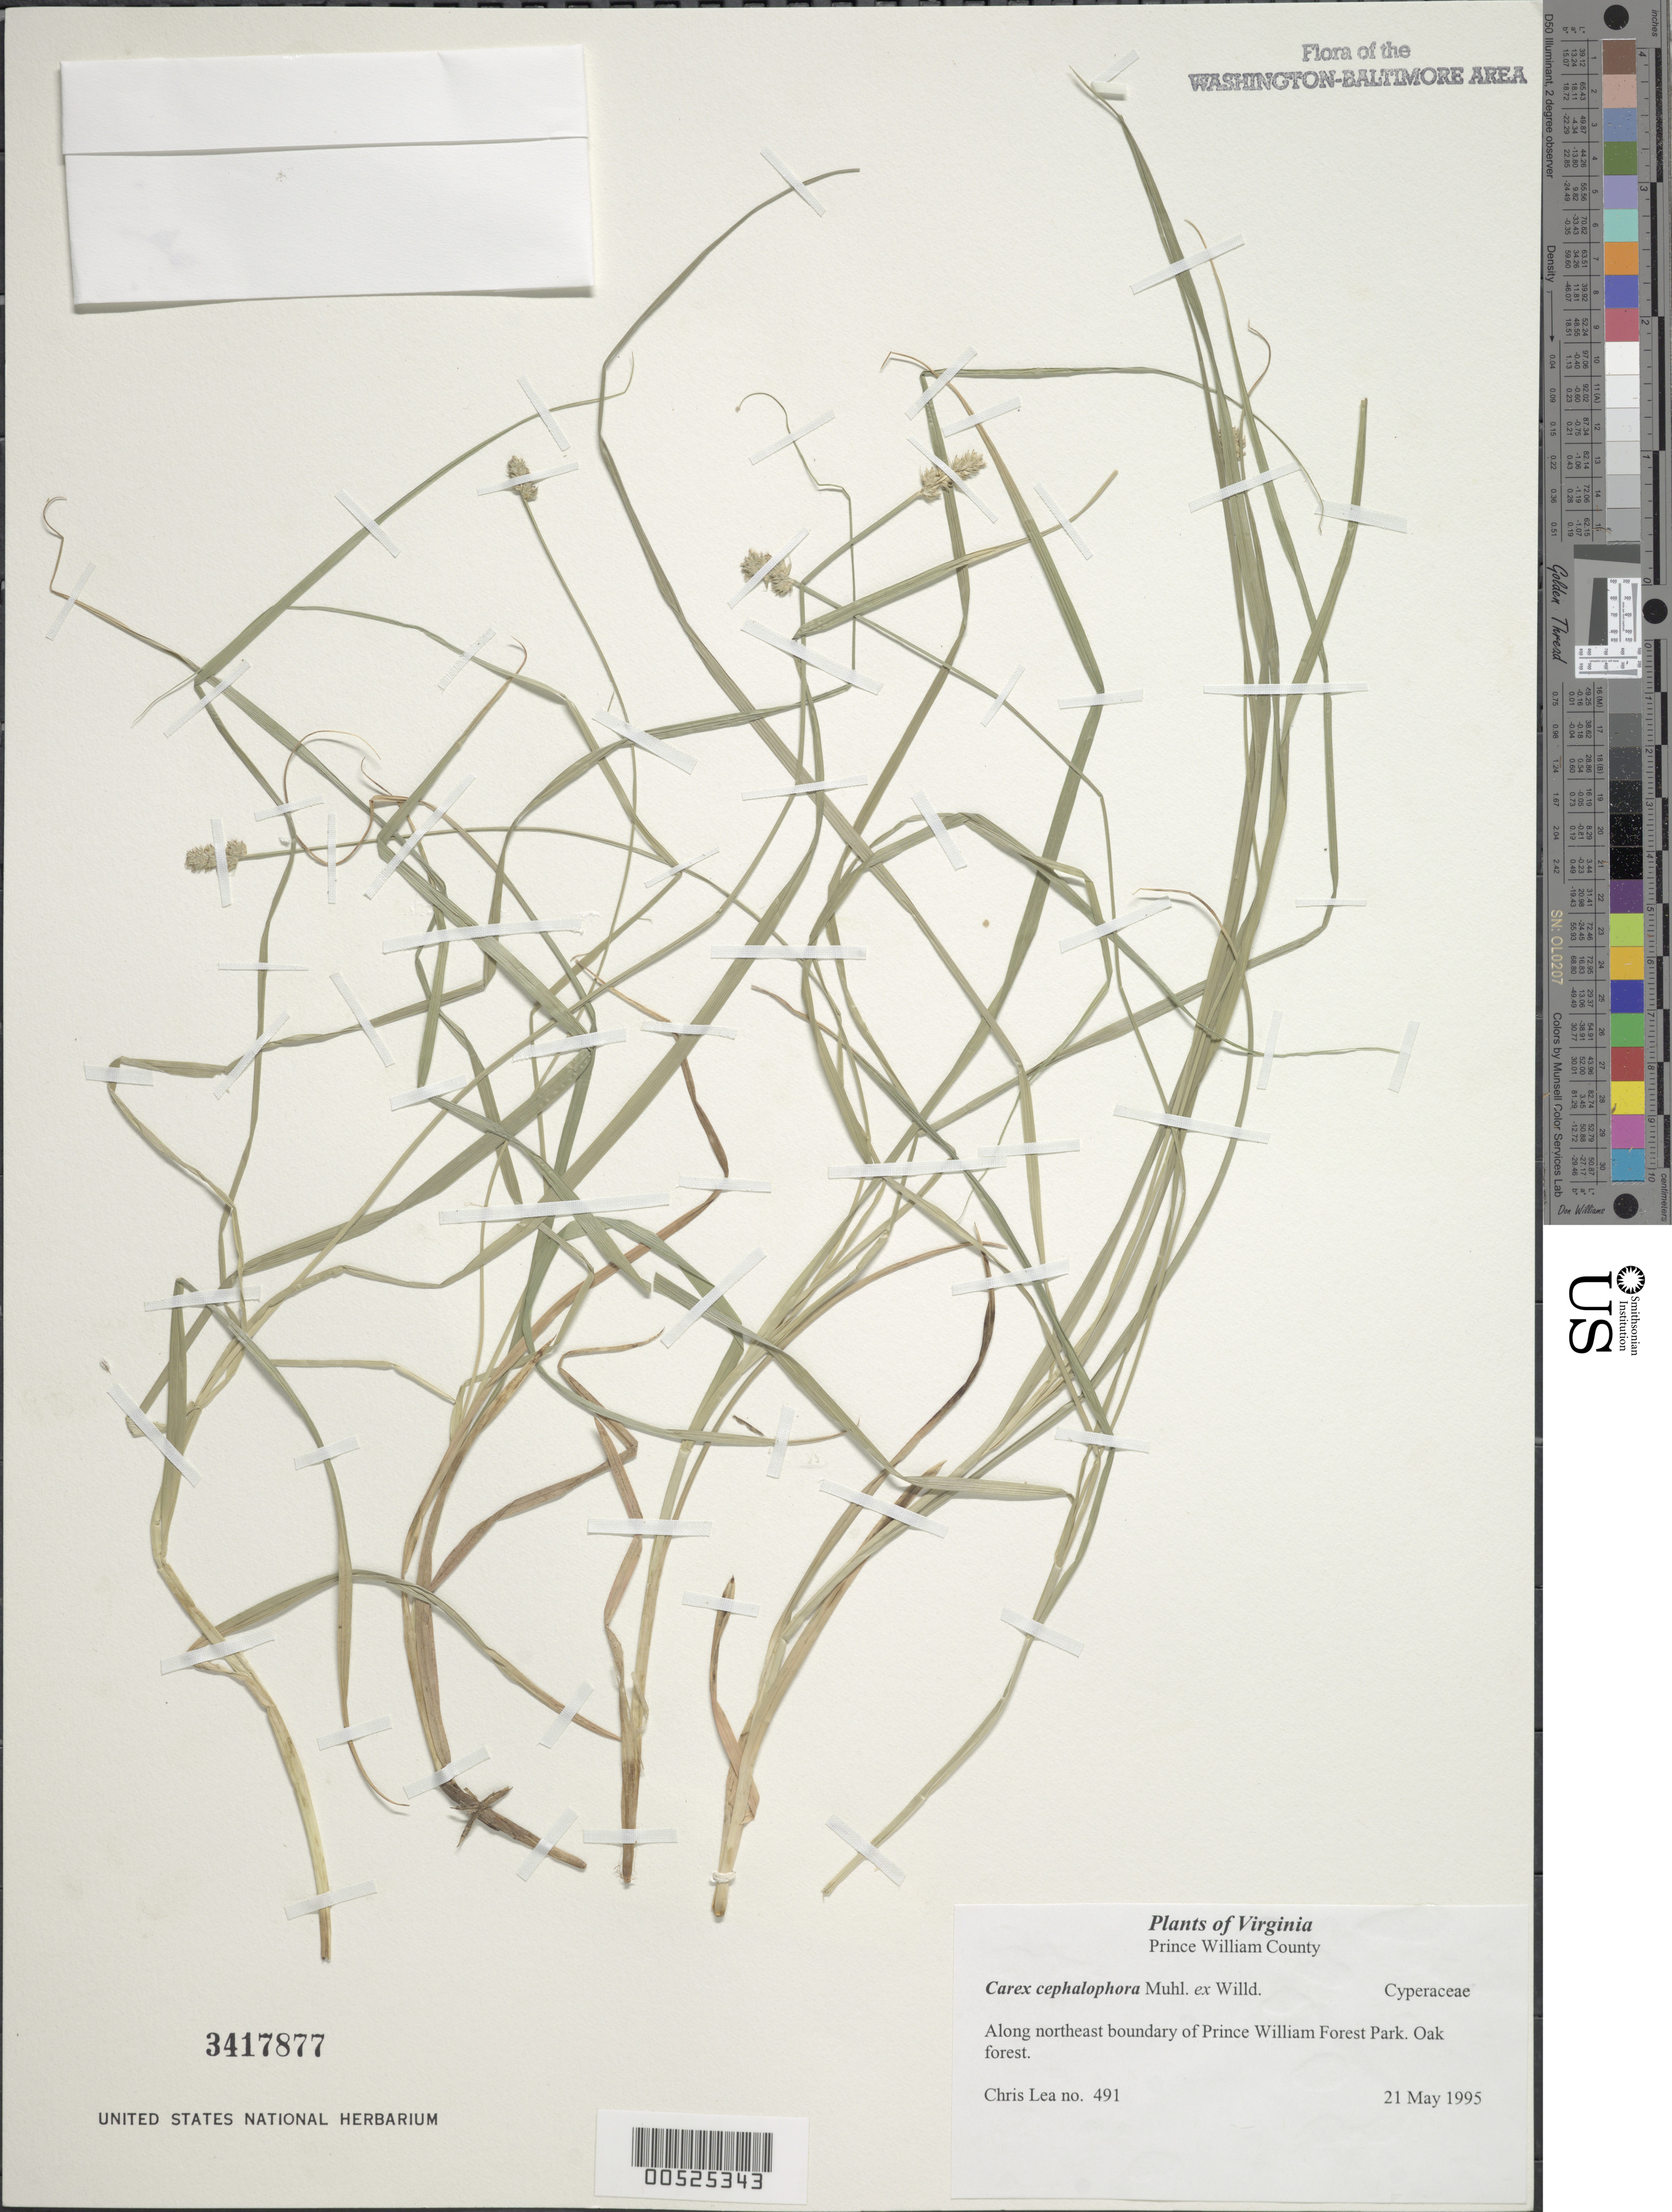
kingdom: Plantae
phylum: Tracheophyta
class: Liliopsida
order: Poales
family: Cyperaceae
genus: Carex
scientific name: Carex cephalophora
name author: Muhl. ex Willd.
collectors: C. Lea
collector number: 491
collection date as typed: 21 May 1995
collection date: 1995-05-21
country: United States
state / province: Virginia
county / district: Prince William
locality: Along northeast boundary of Prince William Forest Park.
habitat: Oak forest.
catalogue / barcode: US 3417877